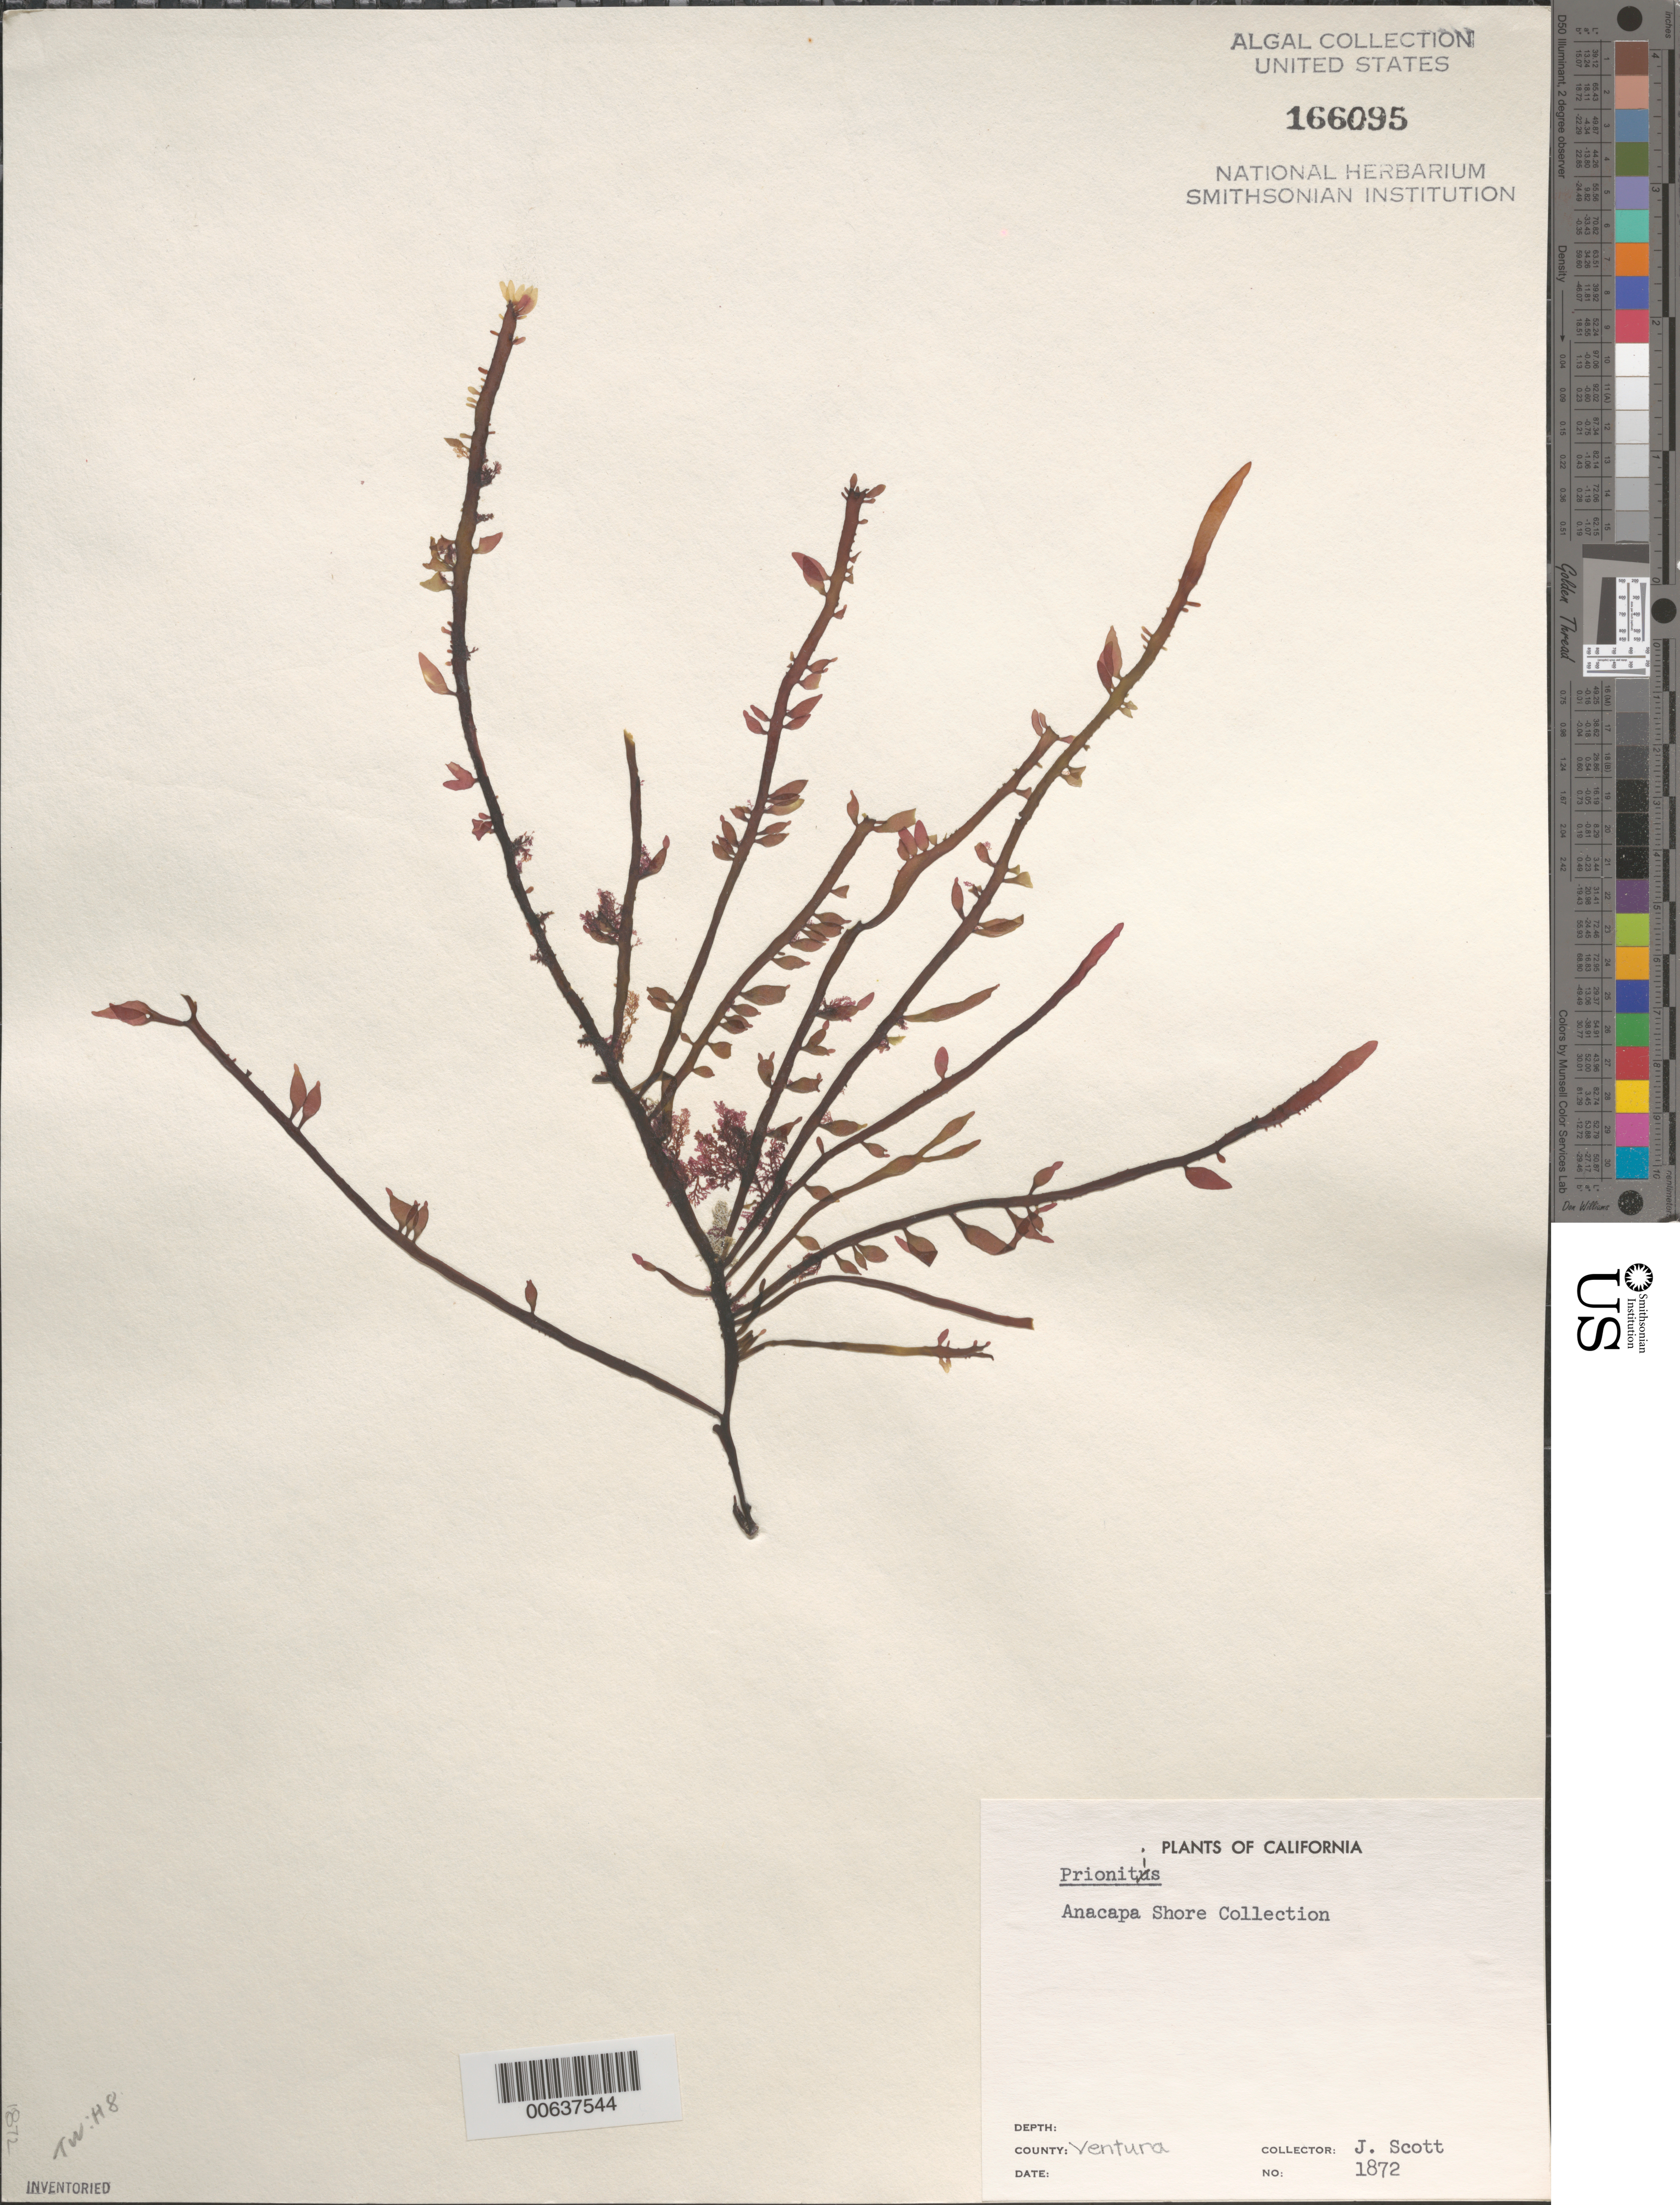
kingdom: Plantae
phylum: Rhodophyta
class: Florideophyceae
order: Cryptonemiales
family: Cryptonemiaceae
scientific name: Prionitis sp.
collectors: J. Scott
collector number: Neushul 1872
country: United States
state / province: California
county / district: Ventura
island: Anacapa Island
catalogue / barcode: US 166095